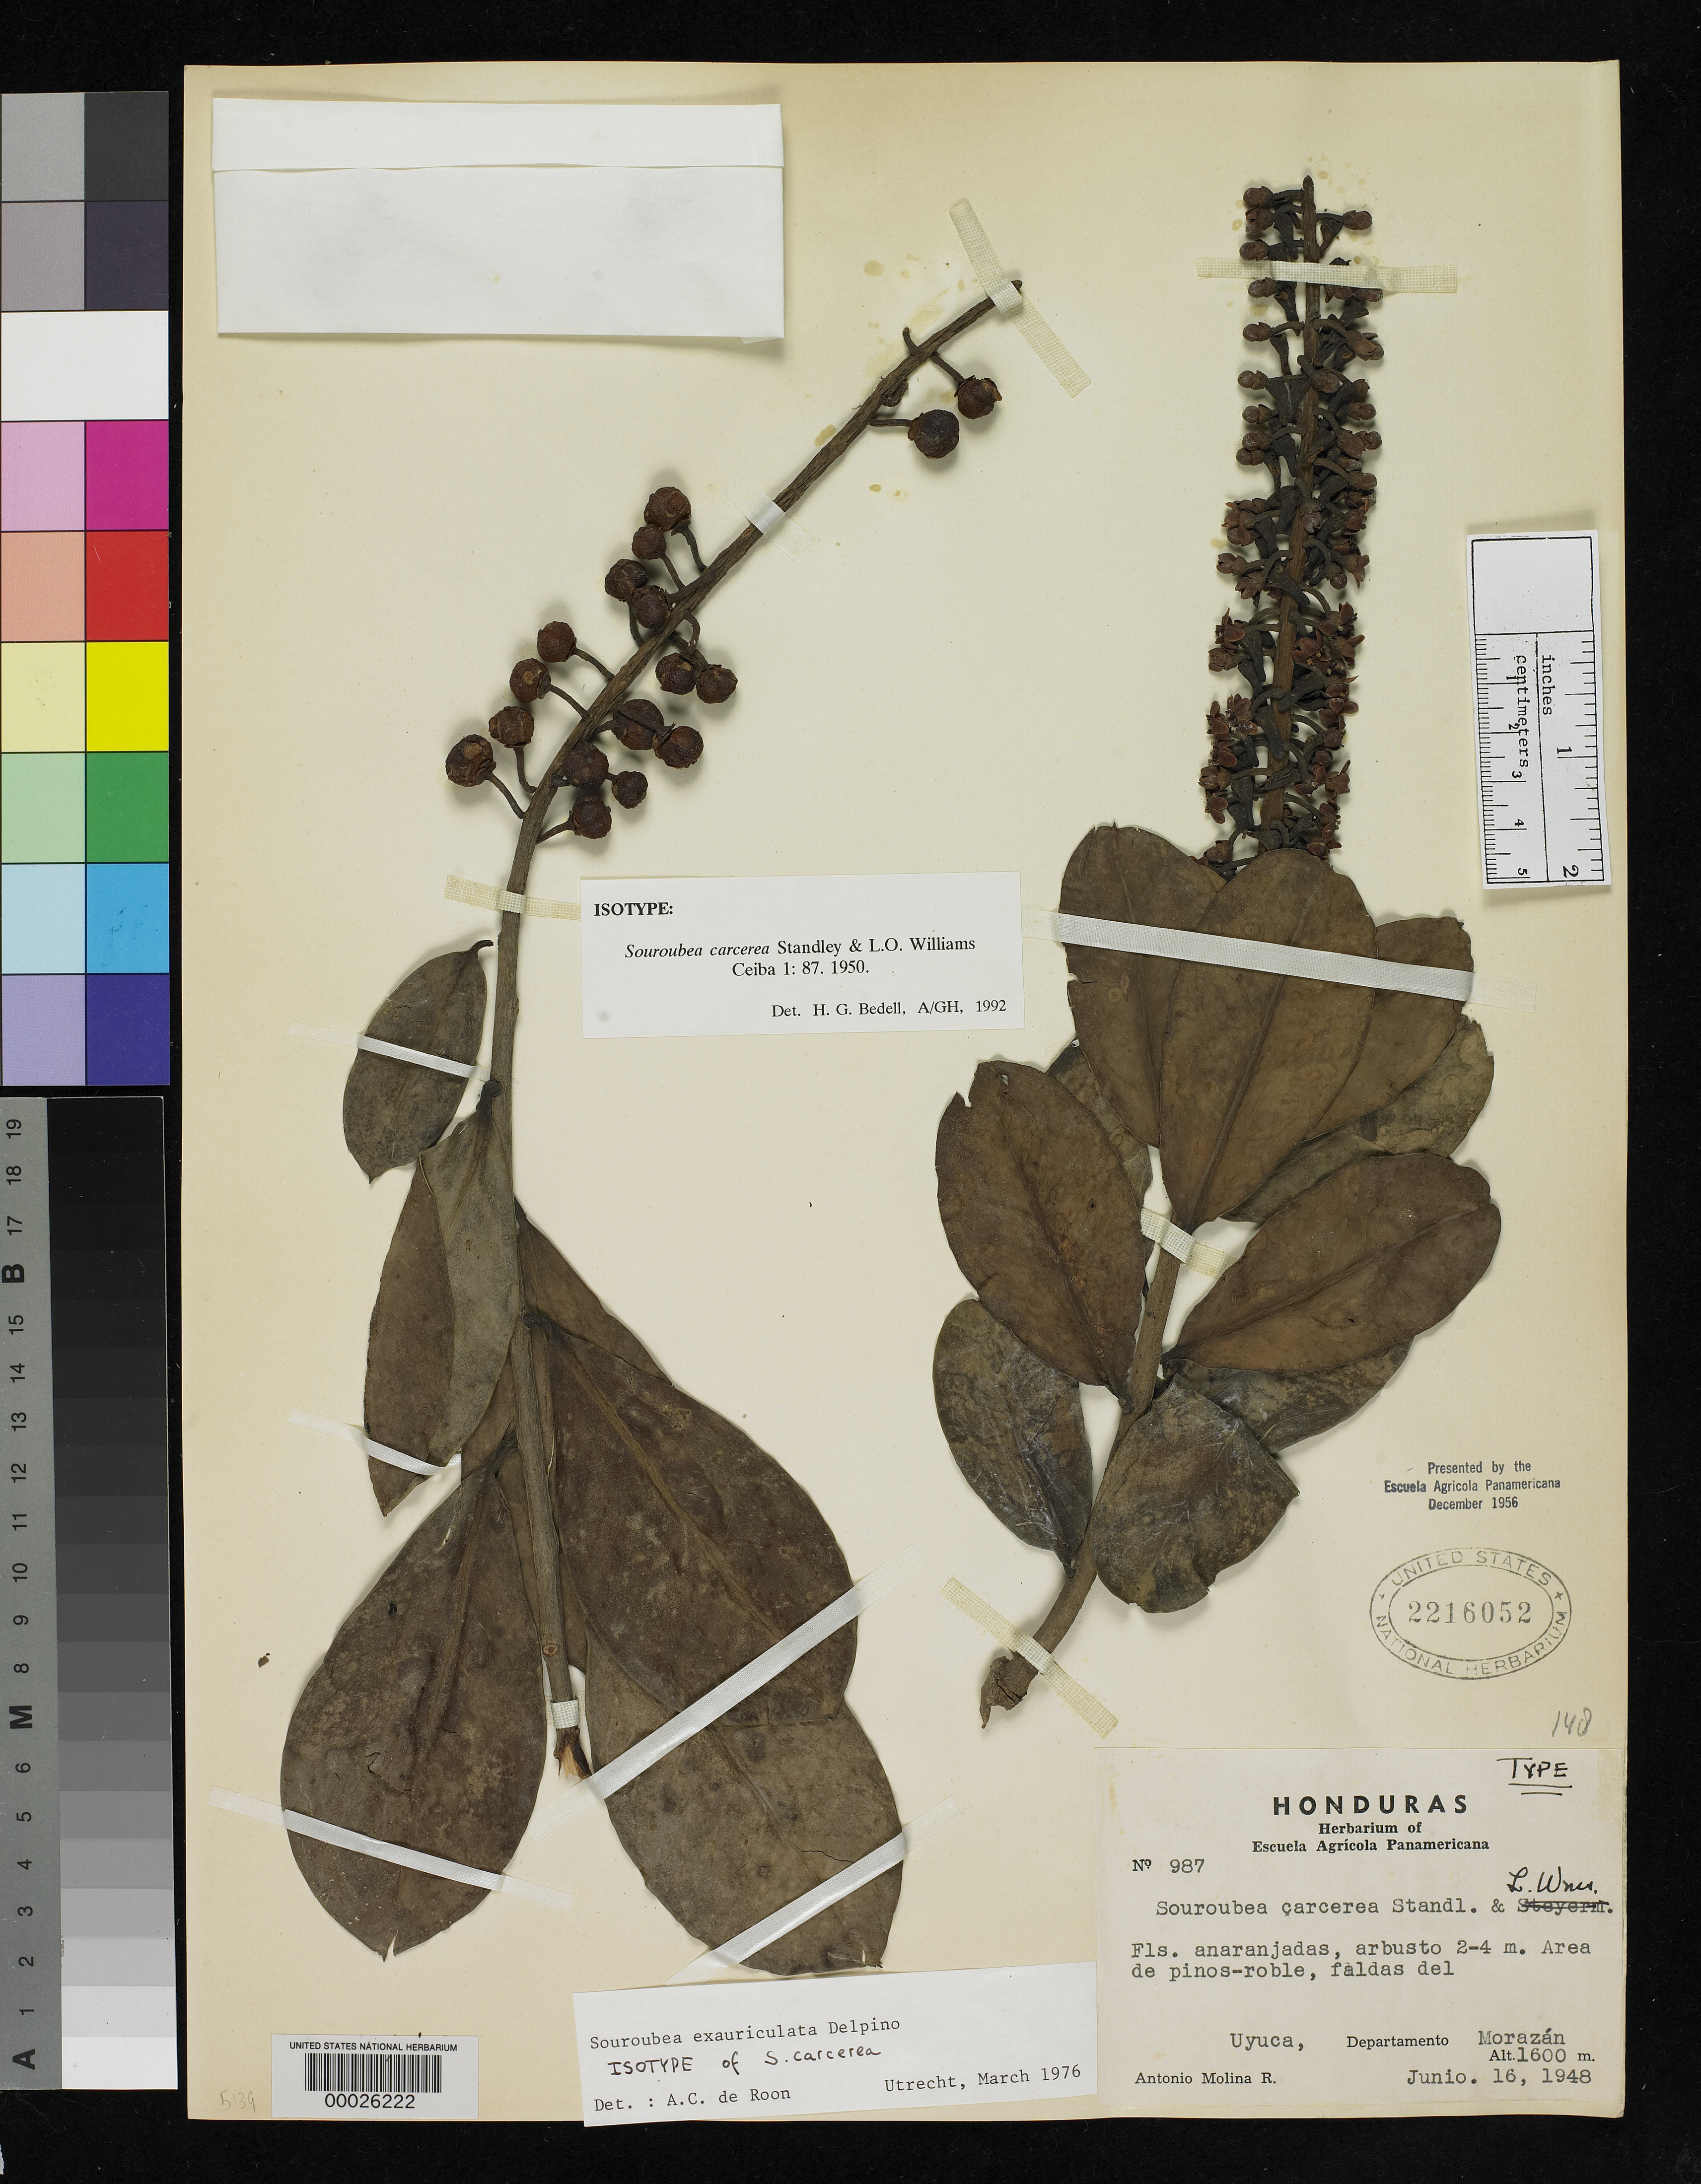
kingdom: Plantae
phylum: Tracheophyta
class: Magnoliopsida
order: Ericales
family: Marcgraviaceae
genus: Souroubea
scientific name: Souroubea carcerea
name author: Standl. & L.O. Williams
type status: Holotype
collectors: A. Molina R.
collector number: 987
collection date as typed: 16 Jun 1948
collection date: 1948-06-16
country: Honduras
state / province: Fco. Morazán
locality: Uyuca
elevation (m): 1600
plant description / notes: "Presented by the Escuela Agricola Panamericana December 1956." Holotype, transferred from EAP to US (see Dorr et al. 2009, Taxon 58: 993-1001). Erroneously annotated as isotype by A.C. de Roon (1976)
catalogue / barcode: US 2216052